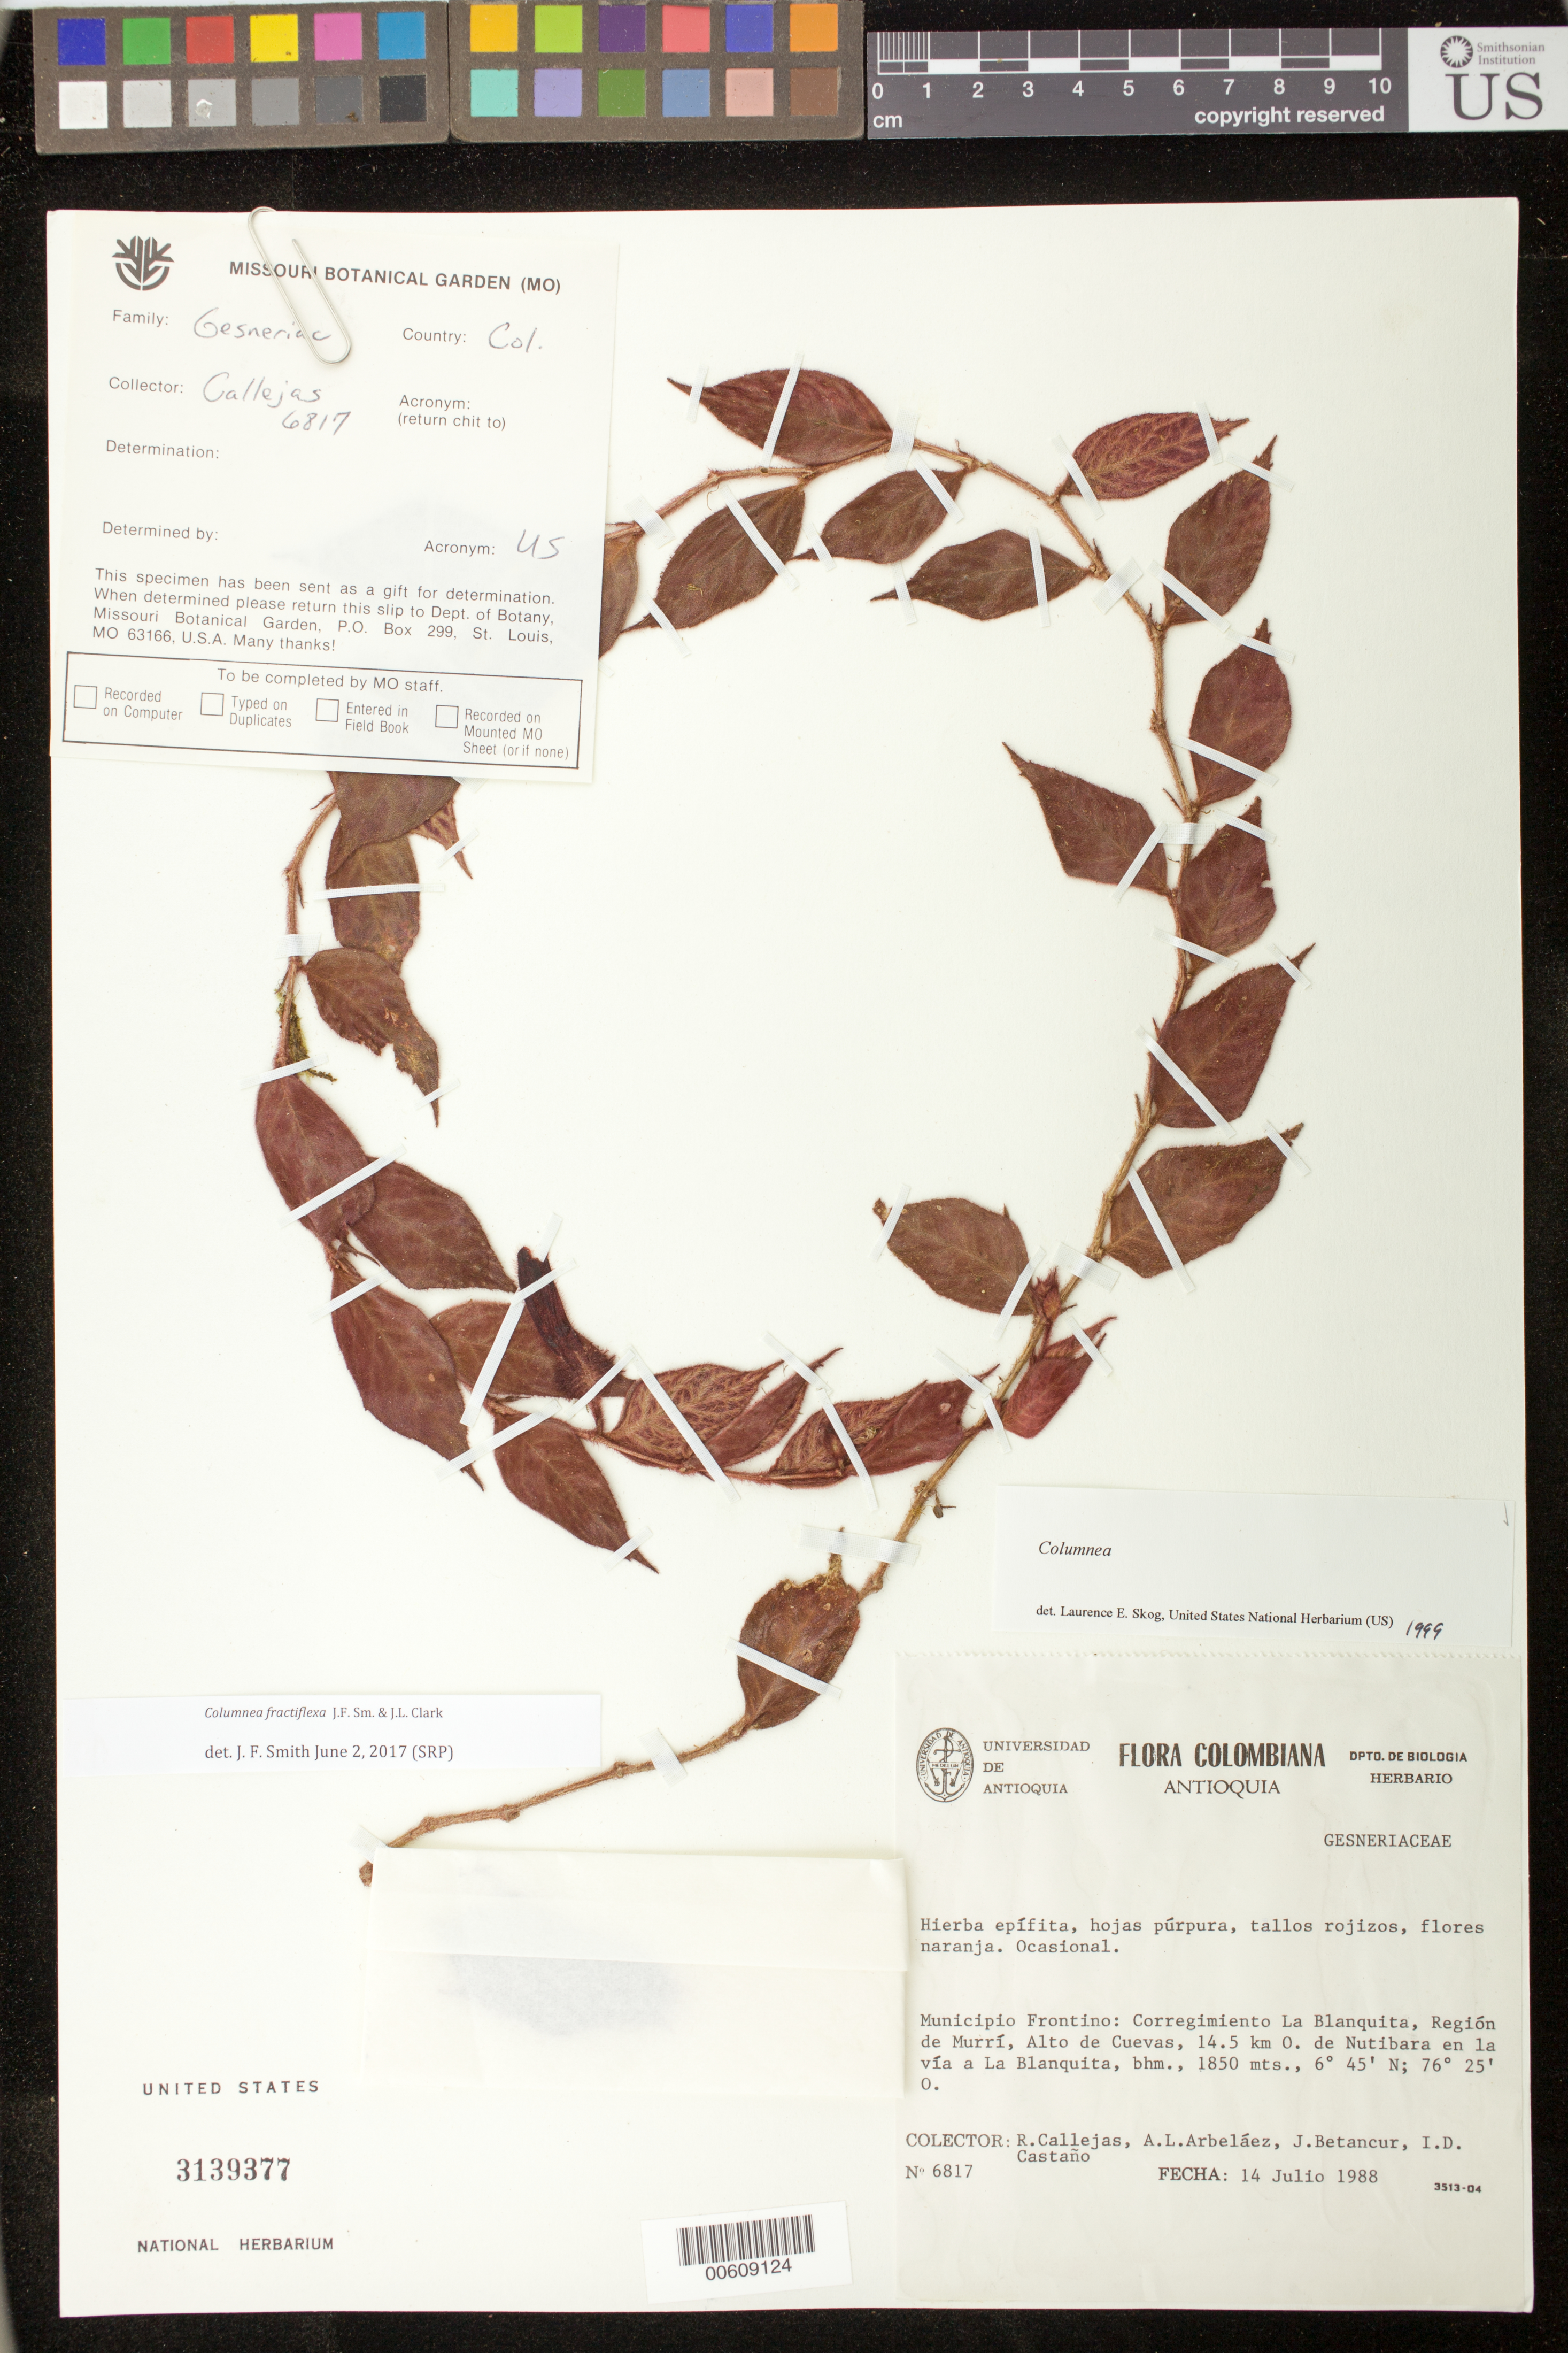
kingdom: Plantae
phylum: Tracheophyta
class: Magnoliopsida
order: Lamiales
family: Gesneriaceae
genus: Columnea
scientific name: Columnea fractiflexa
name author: J.F. Sm. & J.L. Clark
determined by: Smith, J. F.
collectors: R. Callejas, A. L. Arbelaez, J. C. Betancur & I. Castaño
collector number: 6817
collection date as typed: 14 Jul 1988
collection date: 1988-07-14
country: Colombia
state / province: Antioquia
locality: Mpio. Frontino: correg. La Blanquita, región de Murrí, Alto de Cuevas, 14.5 km O. de Nutibara en la vía a La Blanquita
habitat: bhm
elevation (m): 1850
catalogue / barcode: US 3139377